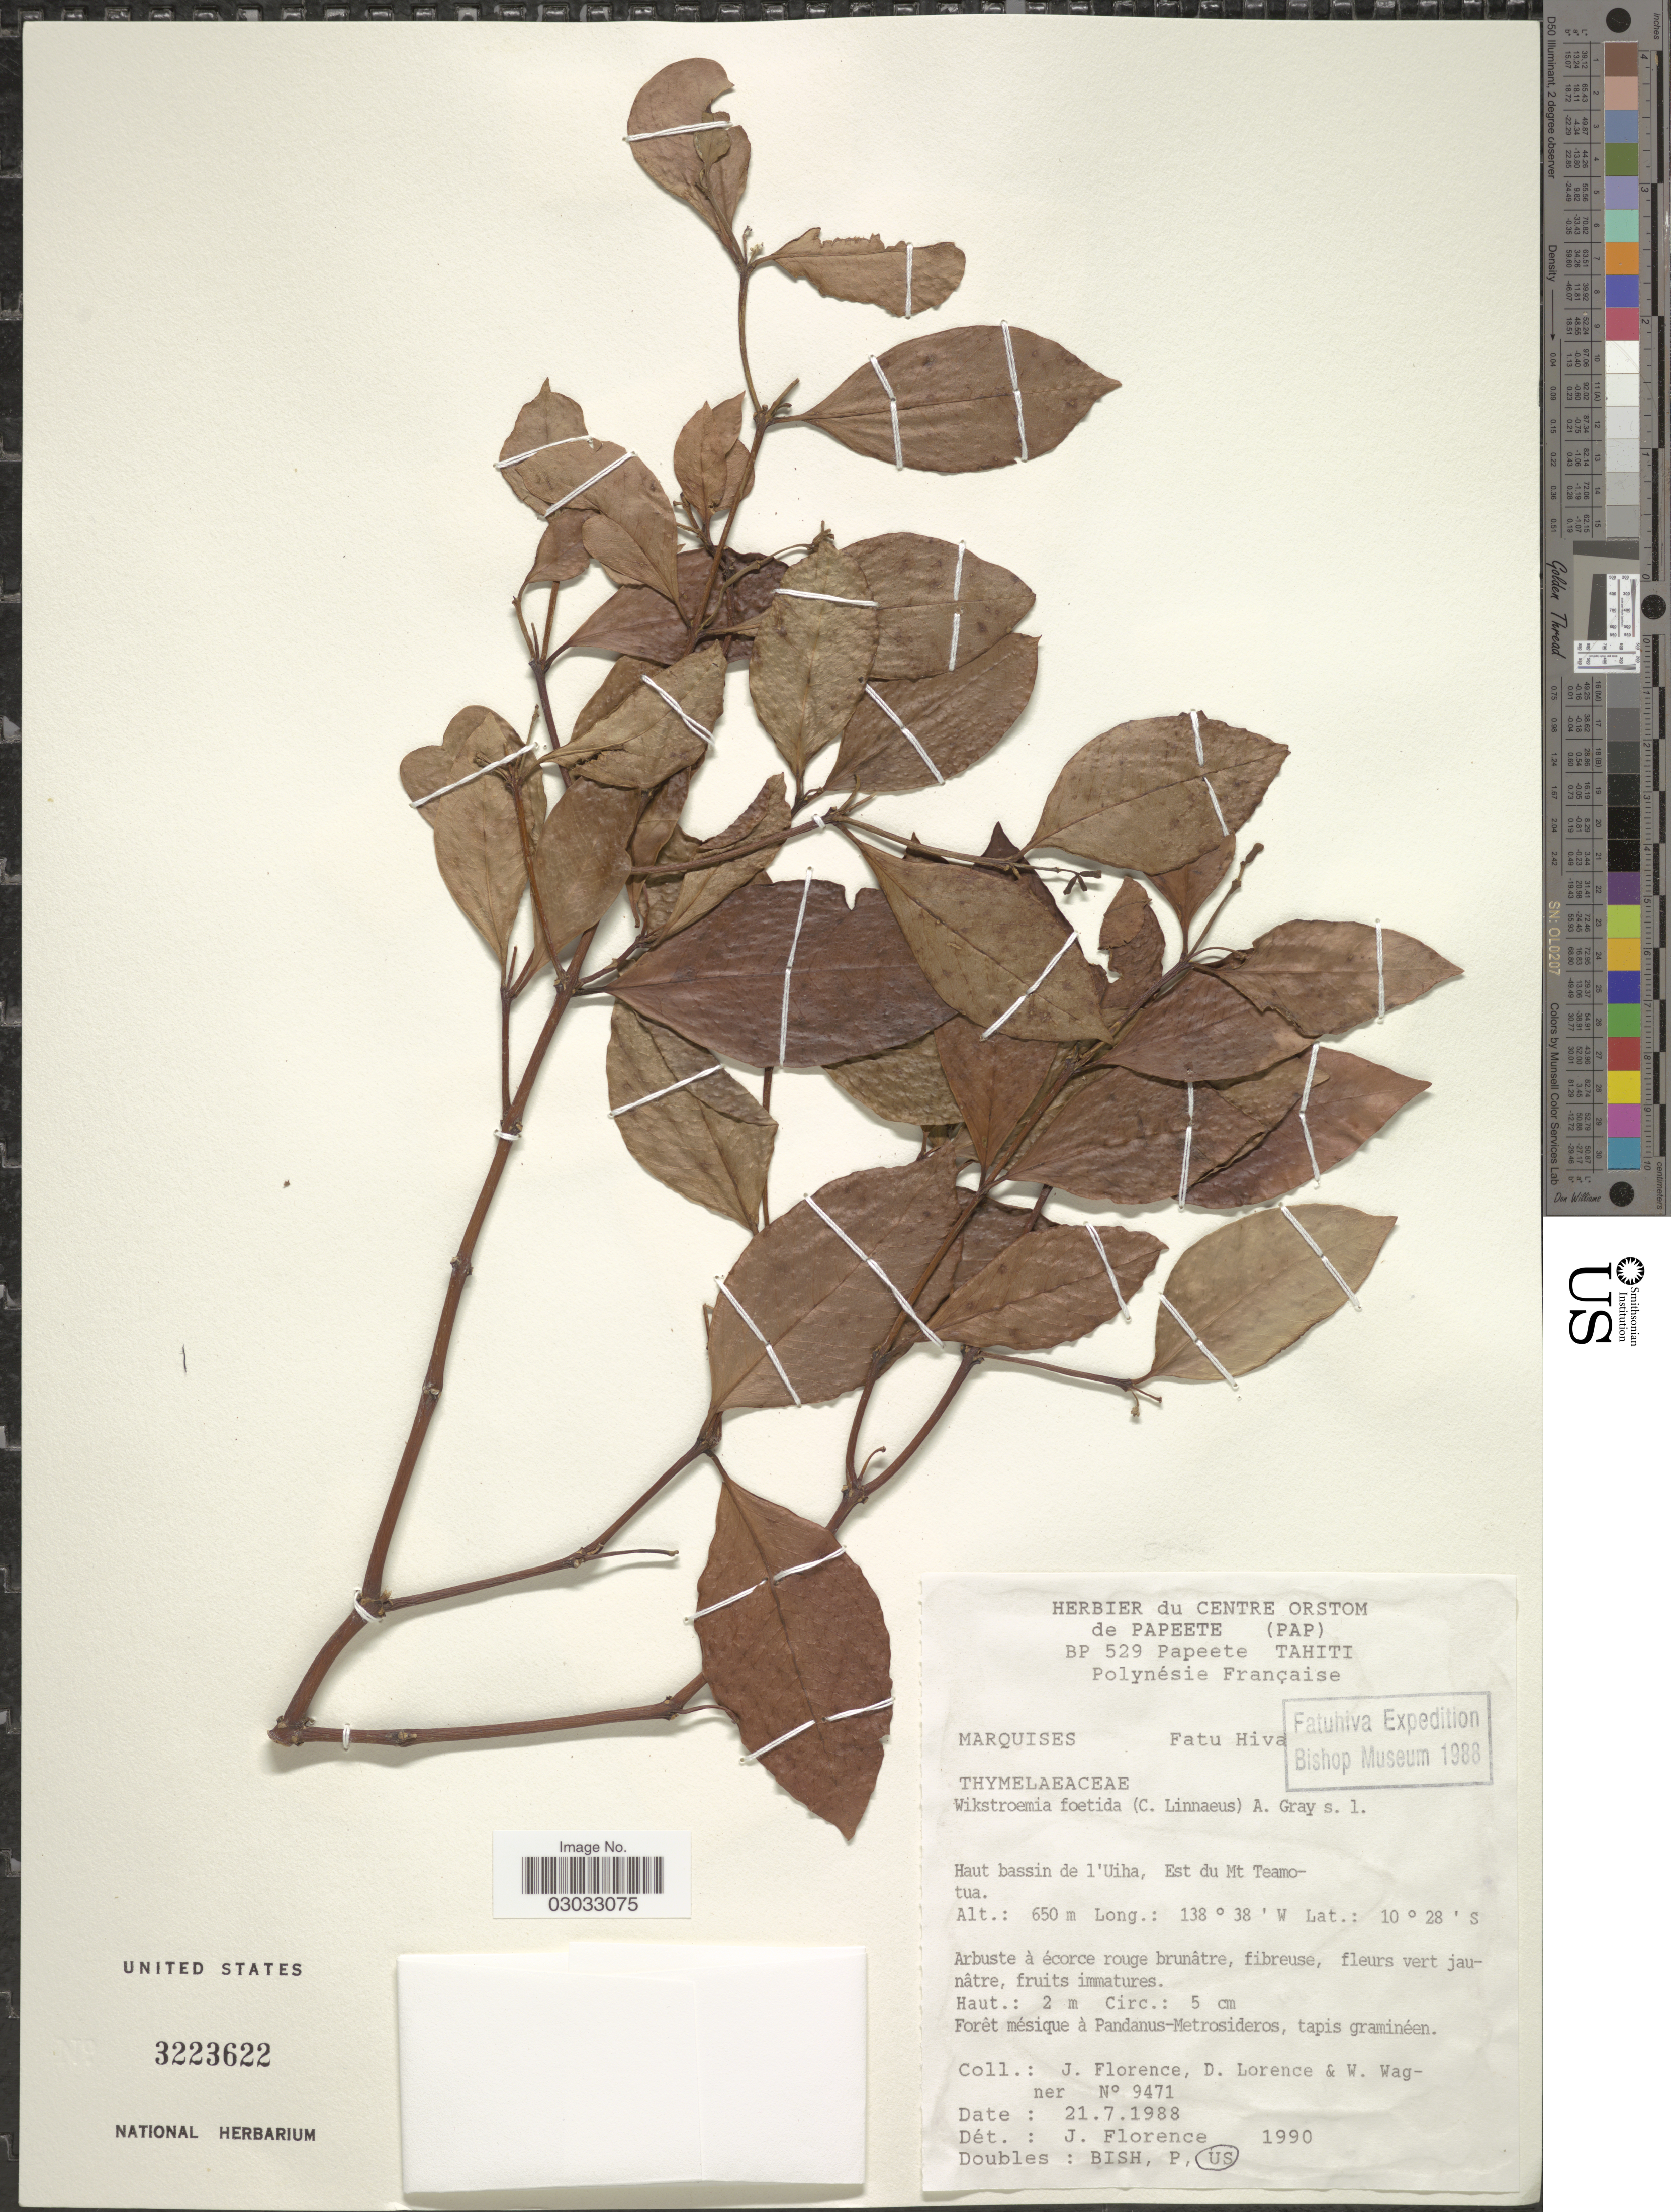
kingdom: Plantae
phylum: Tracheophyta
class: Magnoliopsida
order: Malvales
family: Thymelaeaceae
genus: Wikstroemia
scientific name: Wikstroemia coriacea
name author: Seem.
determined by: Florence, J.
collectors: J. Florence, D. Lorence & W. Wagner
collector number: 9471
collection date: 1988-07-21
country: French Polynesia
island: Fatu Hiva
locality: Marquises, Fatu Hiva, Haut bassin de l'Uiha, Est du Mt Teamotua.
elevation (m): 650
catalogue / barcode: US 3223622